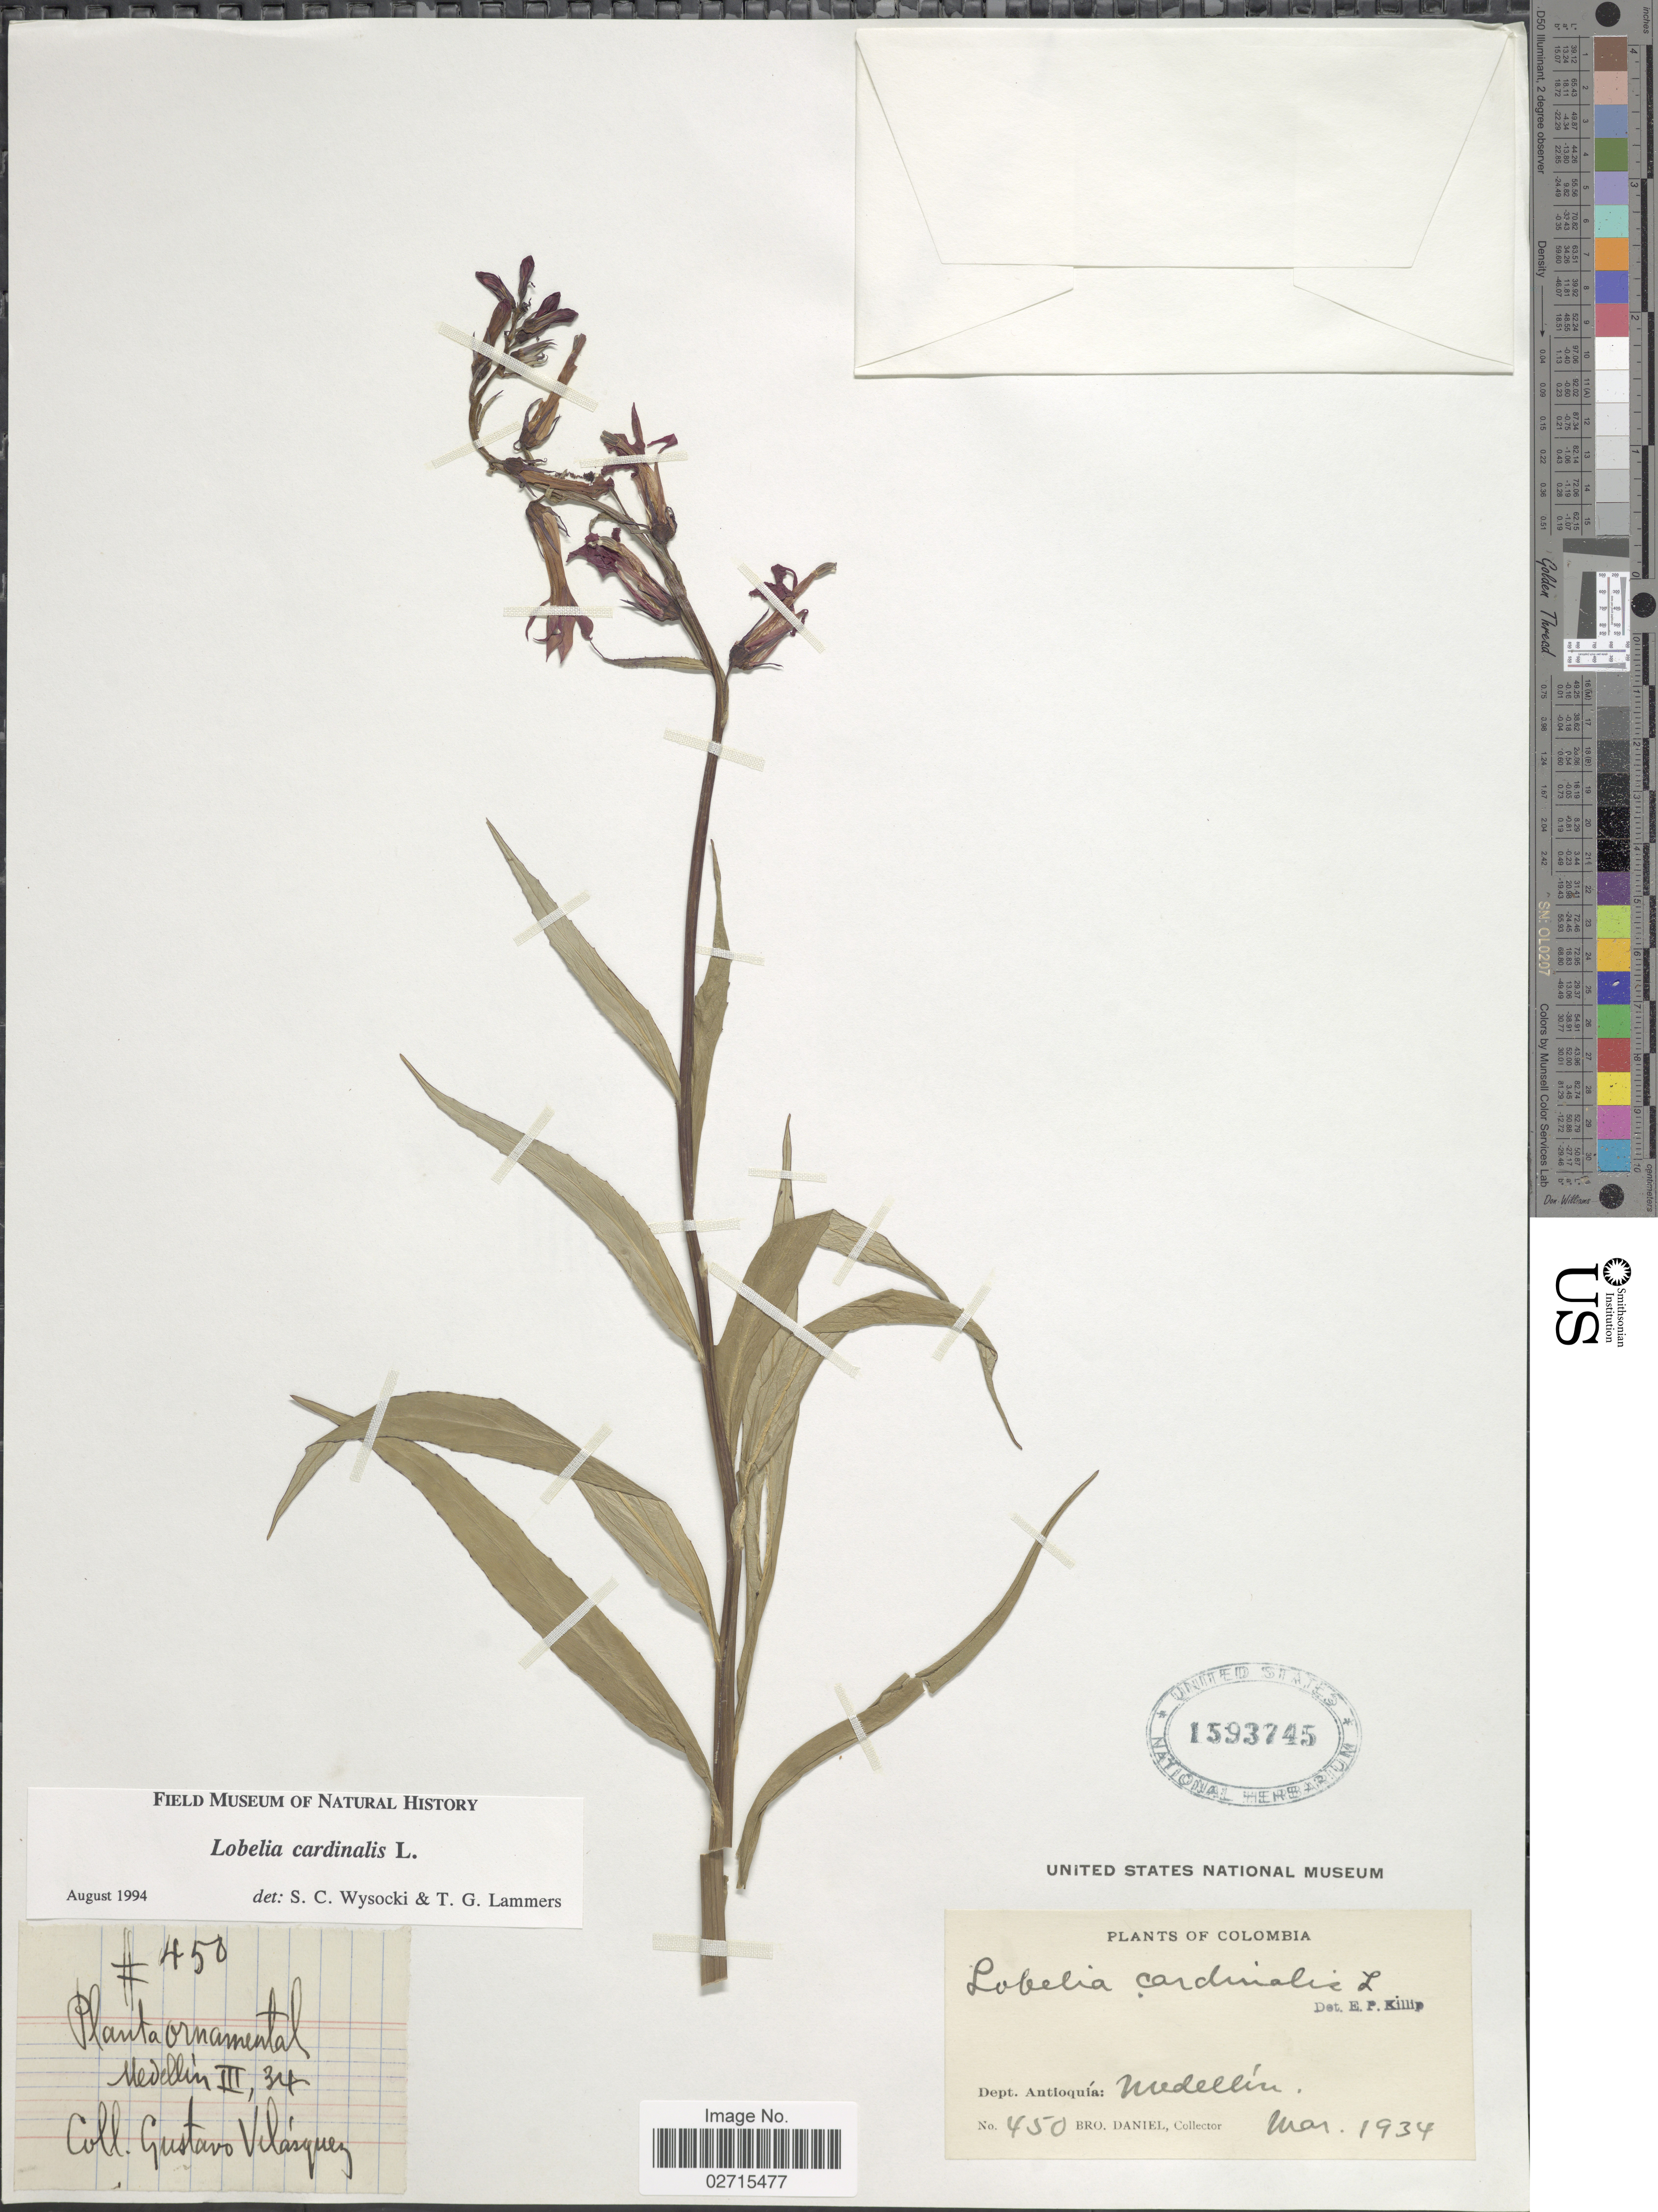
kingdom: Plantae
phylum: Tracheophyta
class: Magnoliopsida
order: Asterales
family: Campanulaceae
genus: Lobelia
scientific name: Lobelia cardinalis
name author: L.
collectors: G. Velasquez & Bro. Daniel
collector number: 450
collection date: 1934-03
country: Colombia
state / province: Antioquia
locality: Medellín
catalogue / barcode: US 1593745